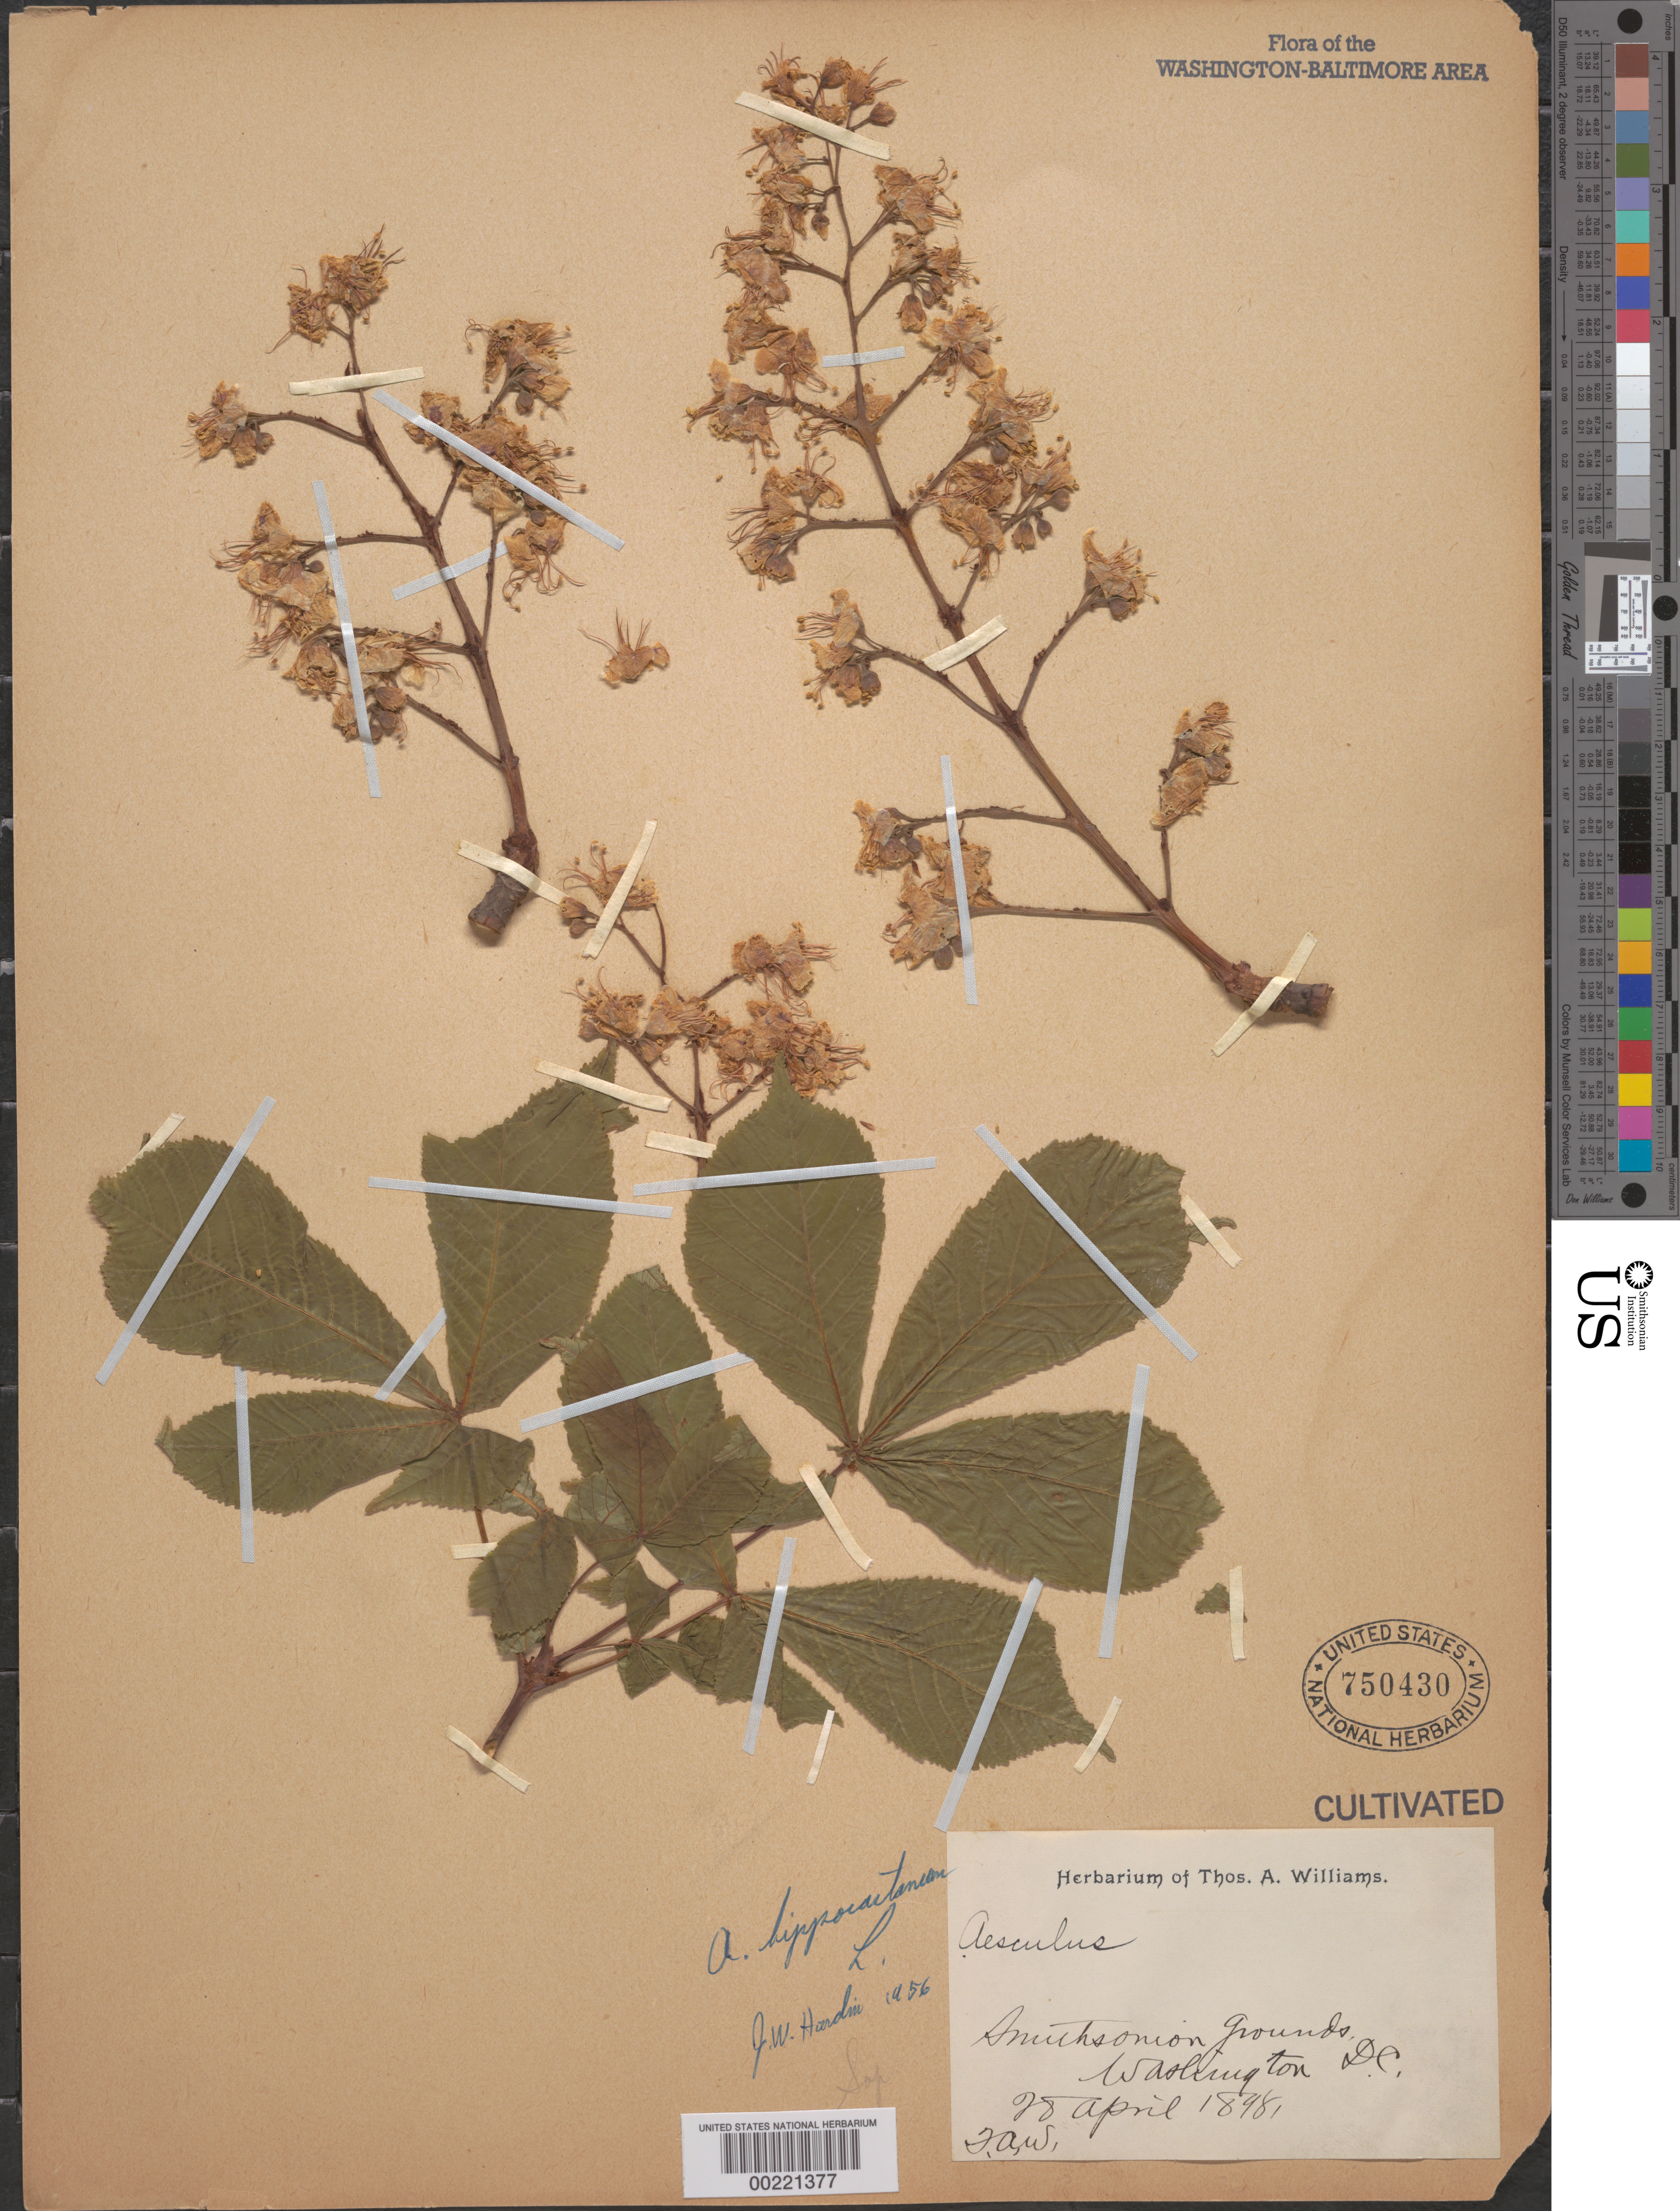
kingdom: Plantae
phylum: Tracheophyta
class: Magnoliopsida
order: Sapindales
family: Sapindaceae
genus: Aesculus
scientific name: Aesculus hippocastanum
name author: L.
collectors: T. A. Williams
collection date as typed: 28 Apr 1898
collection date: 1898-04-28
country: United States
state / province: District of Columbia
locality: Smithsonian grounds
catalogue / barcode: US 750430